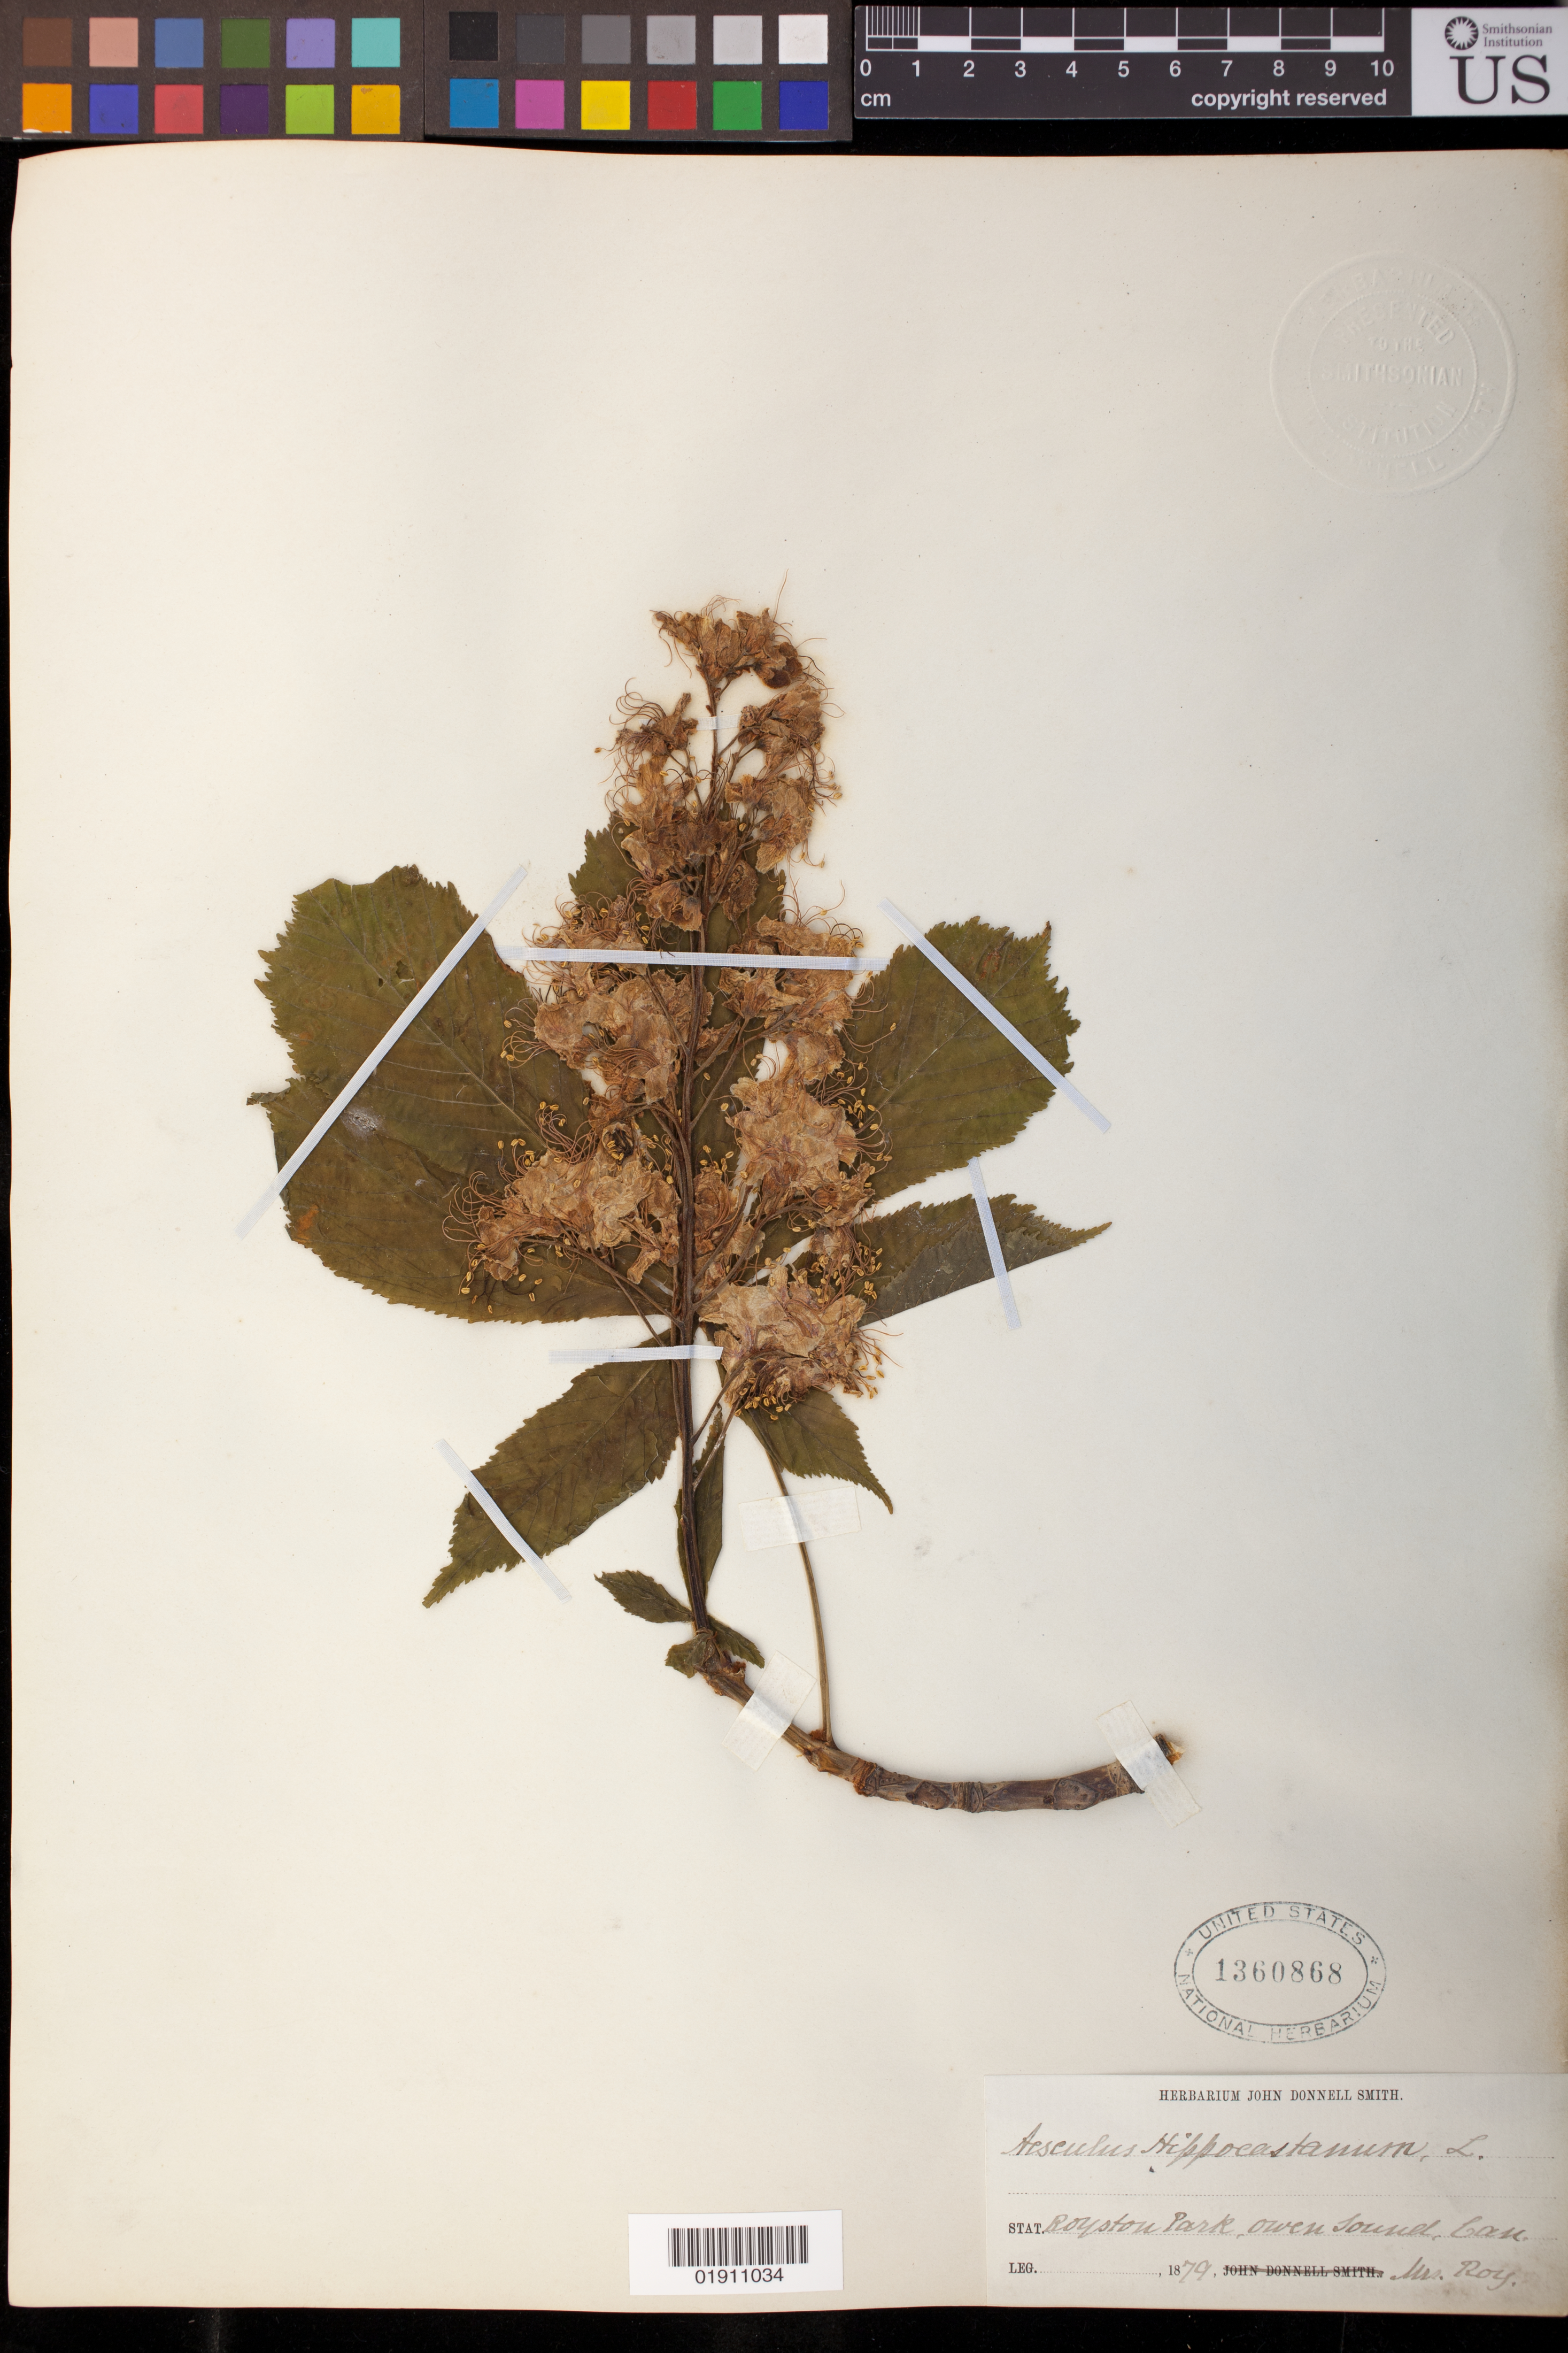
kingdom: Plantae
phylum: Tracheophyta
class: Magnoliopsida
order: Sapindales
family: Sapindaceae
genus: Aesculus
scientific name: Aesculus hippocastanum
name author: L.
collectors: Roy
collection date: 1879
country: Canada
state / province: Ontario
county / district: Grey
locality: Royston Park, Owen Sound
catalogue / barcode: US 1360868